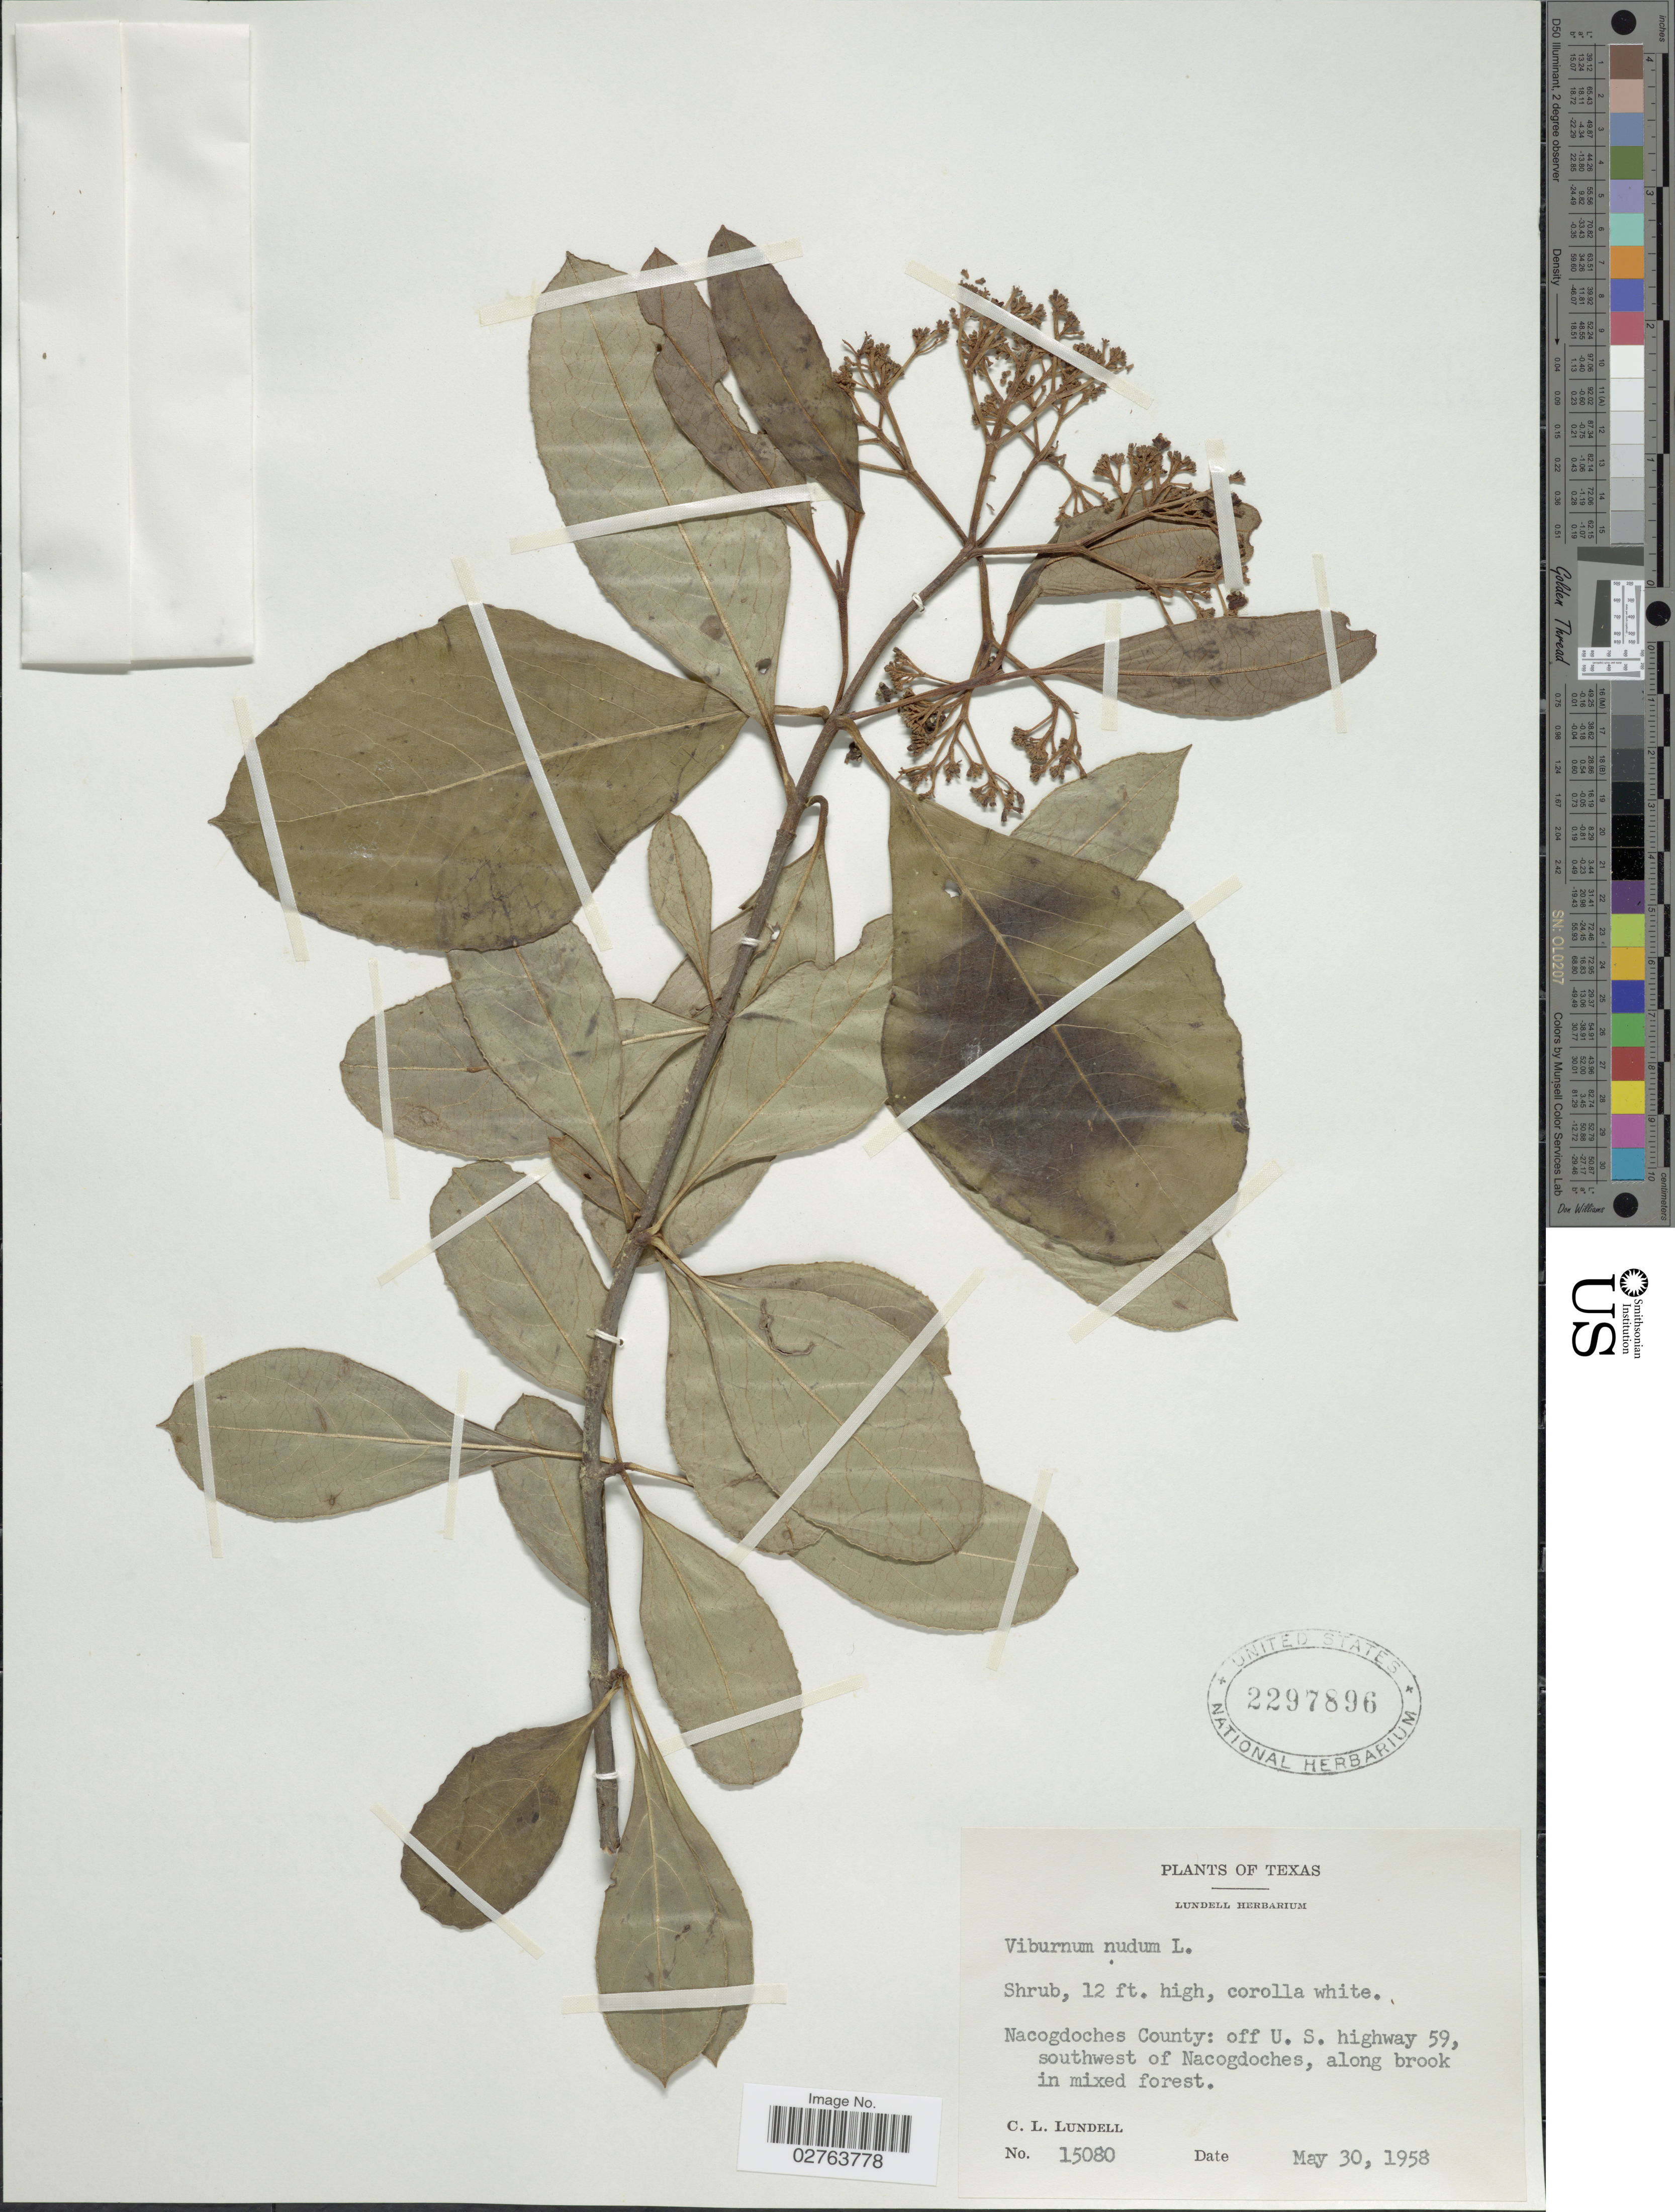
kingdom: Plantae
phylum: Tracheophyta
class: Magnoliopsida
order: Dipsacales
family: Viburnaceae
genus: Viburnum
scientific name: Viburnum nudum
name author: L.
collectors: C. L. Lundell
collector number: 15080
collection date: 1958-05-30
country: United States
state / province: Texas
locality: Nacogdoches County: off U.S. highway 59, southwest of Nacogdoches, along brook in mixed forest.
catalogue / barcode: US 2297896